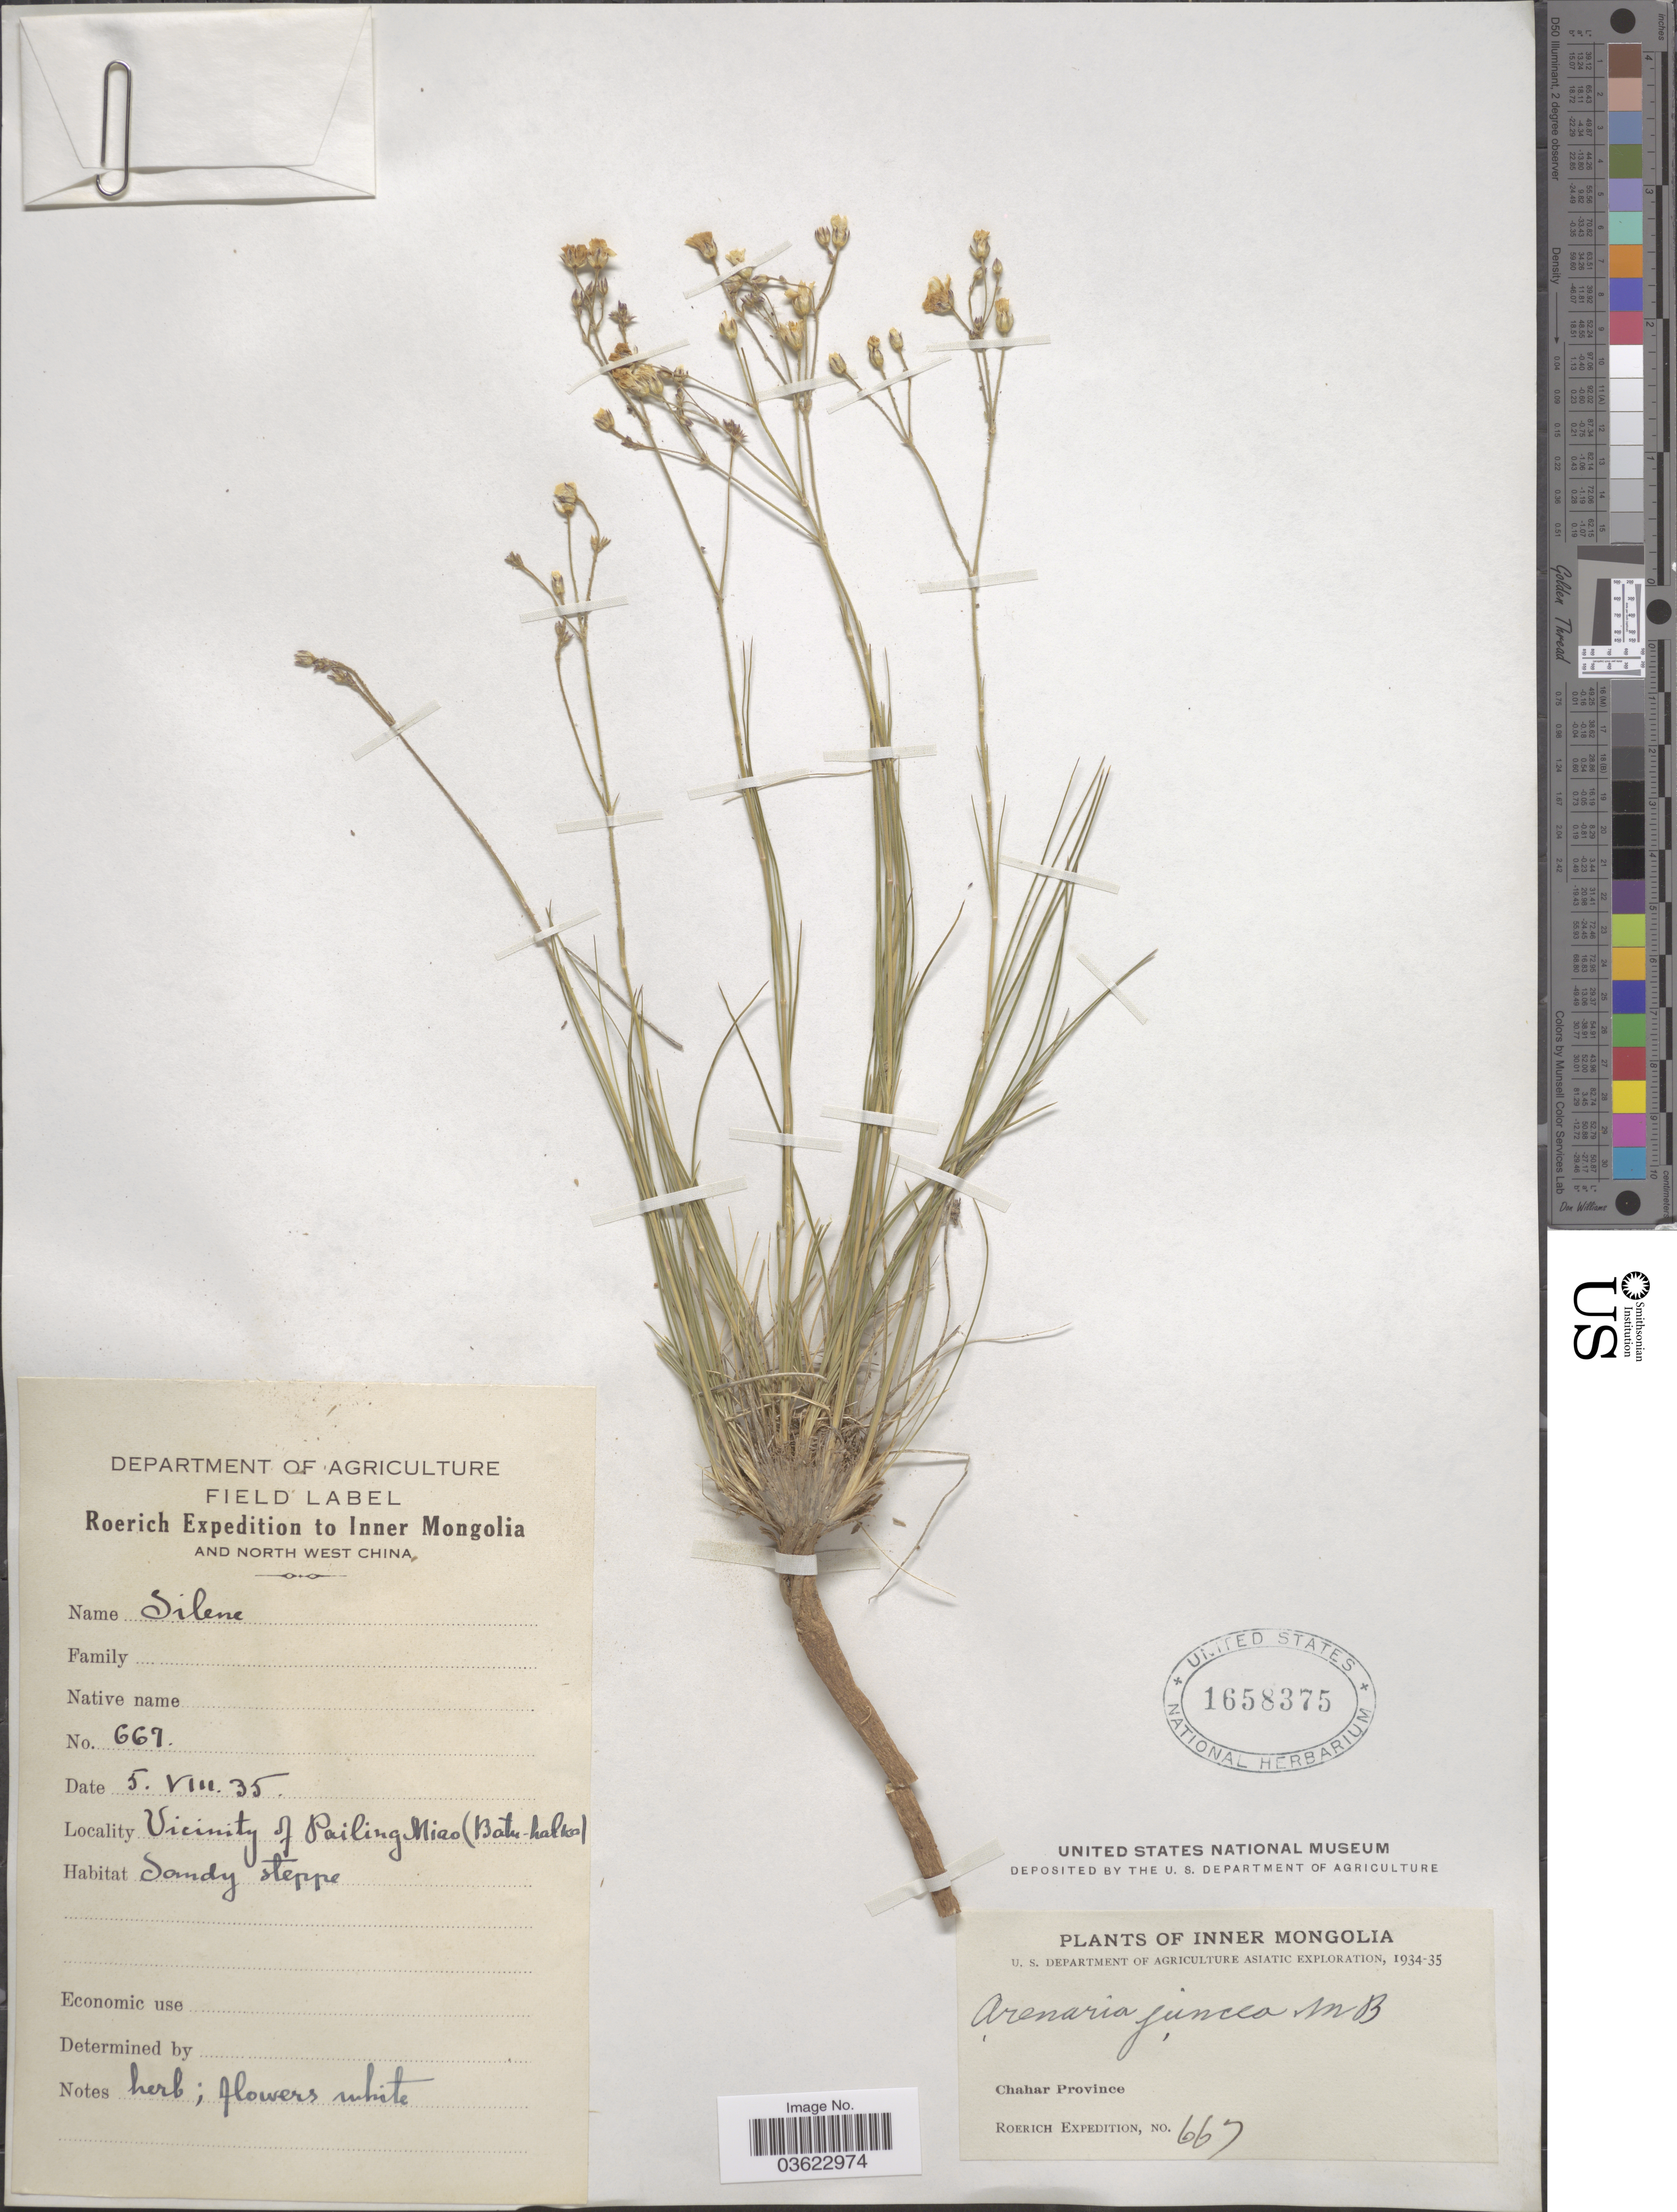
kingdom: Plantae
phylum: Tracheophyta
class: Magnoliopsida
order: Caryophyllales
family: Caryophyllaceae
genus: Eremogone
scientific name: Eremogone juncea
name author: (M. Bieb.) Fenzl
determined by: U.S. National Herbarium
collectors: Roerich Expedition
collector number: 667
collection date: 1935-07-05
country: China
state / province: Nei Monggol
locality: Inner Mongolia and north west China. Vicinity of Pailing Miao (Batu-halka). Chahar Province.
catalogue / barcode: US 1658375